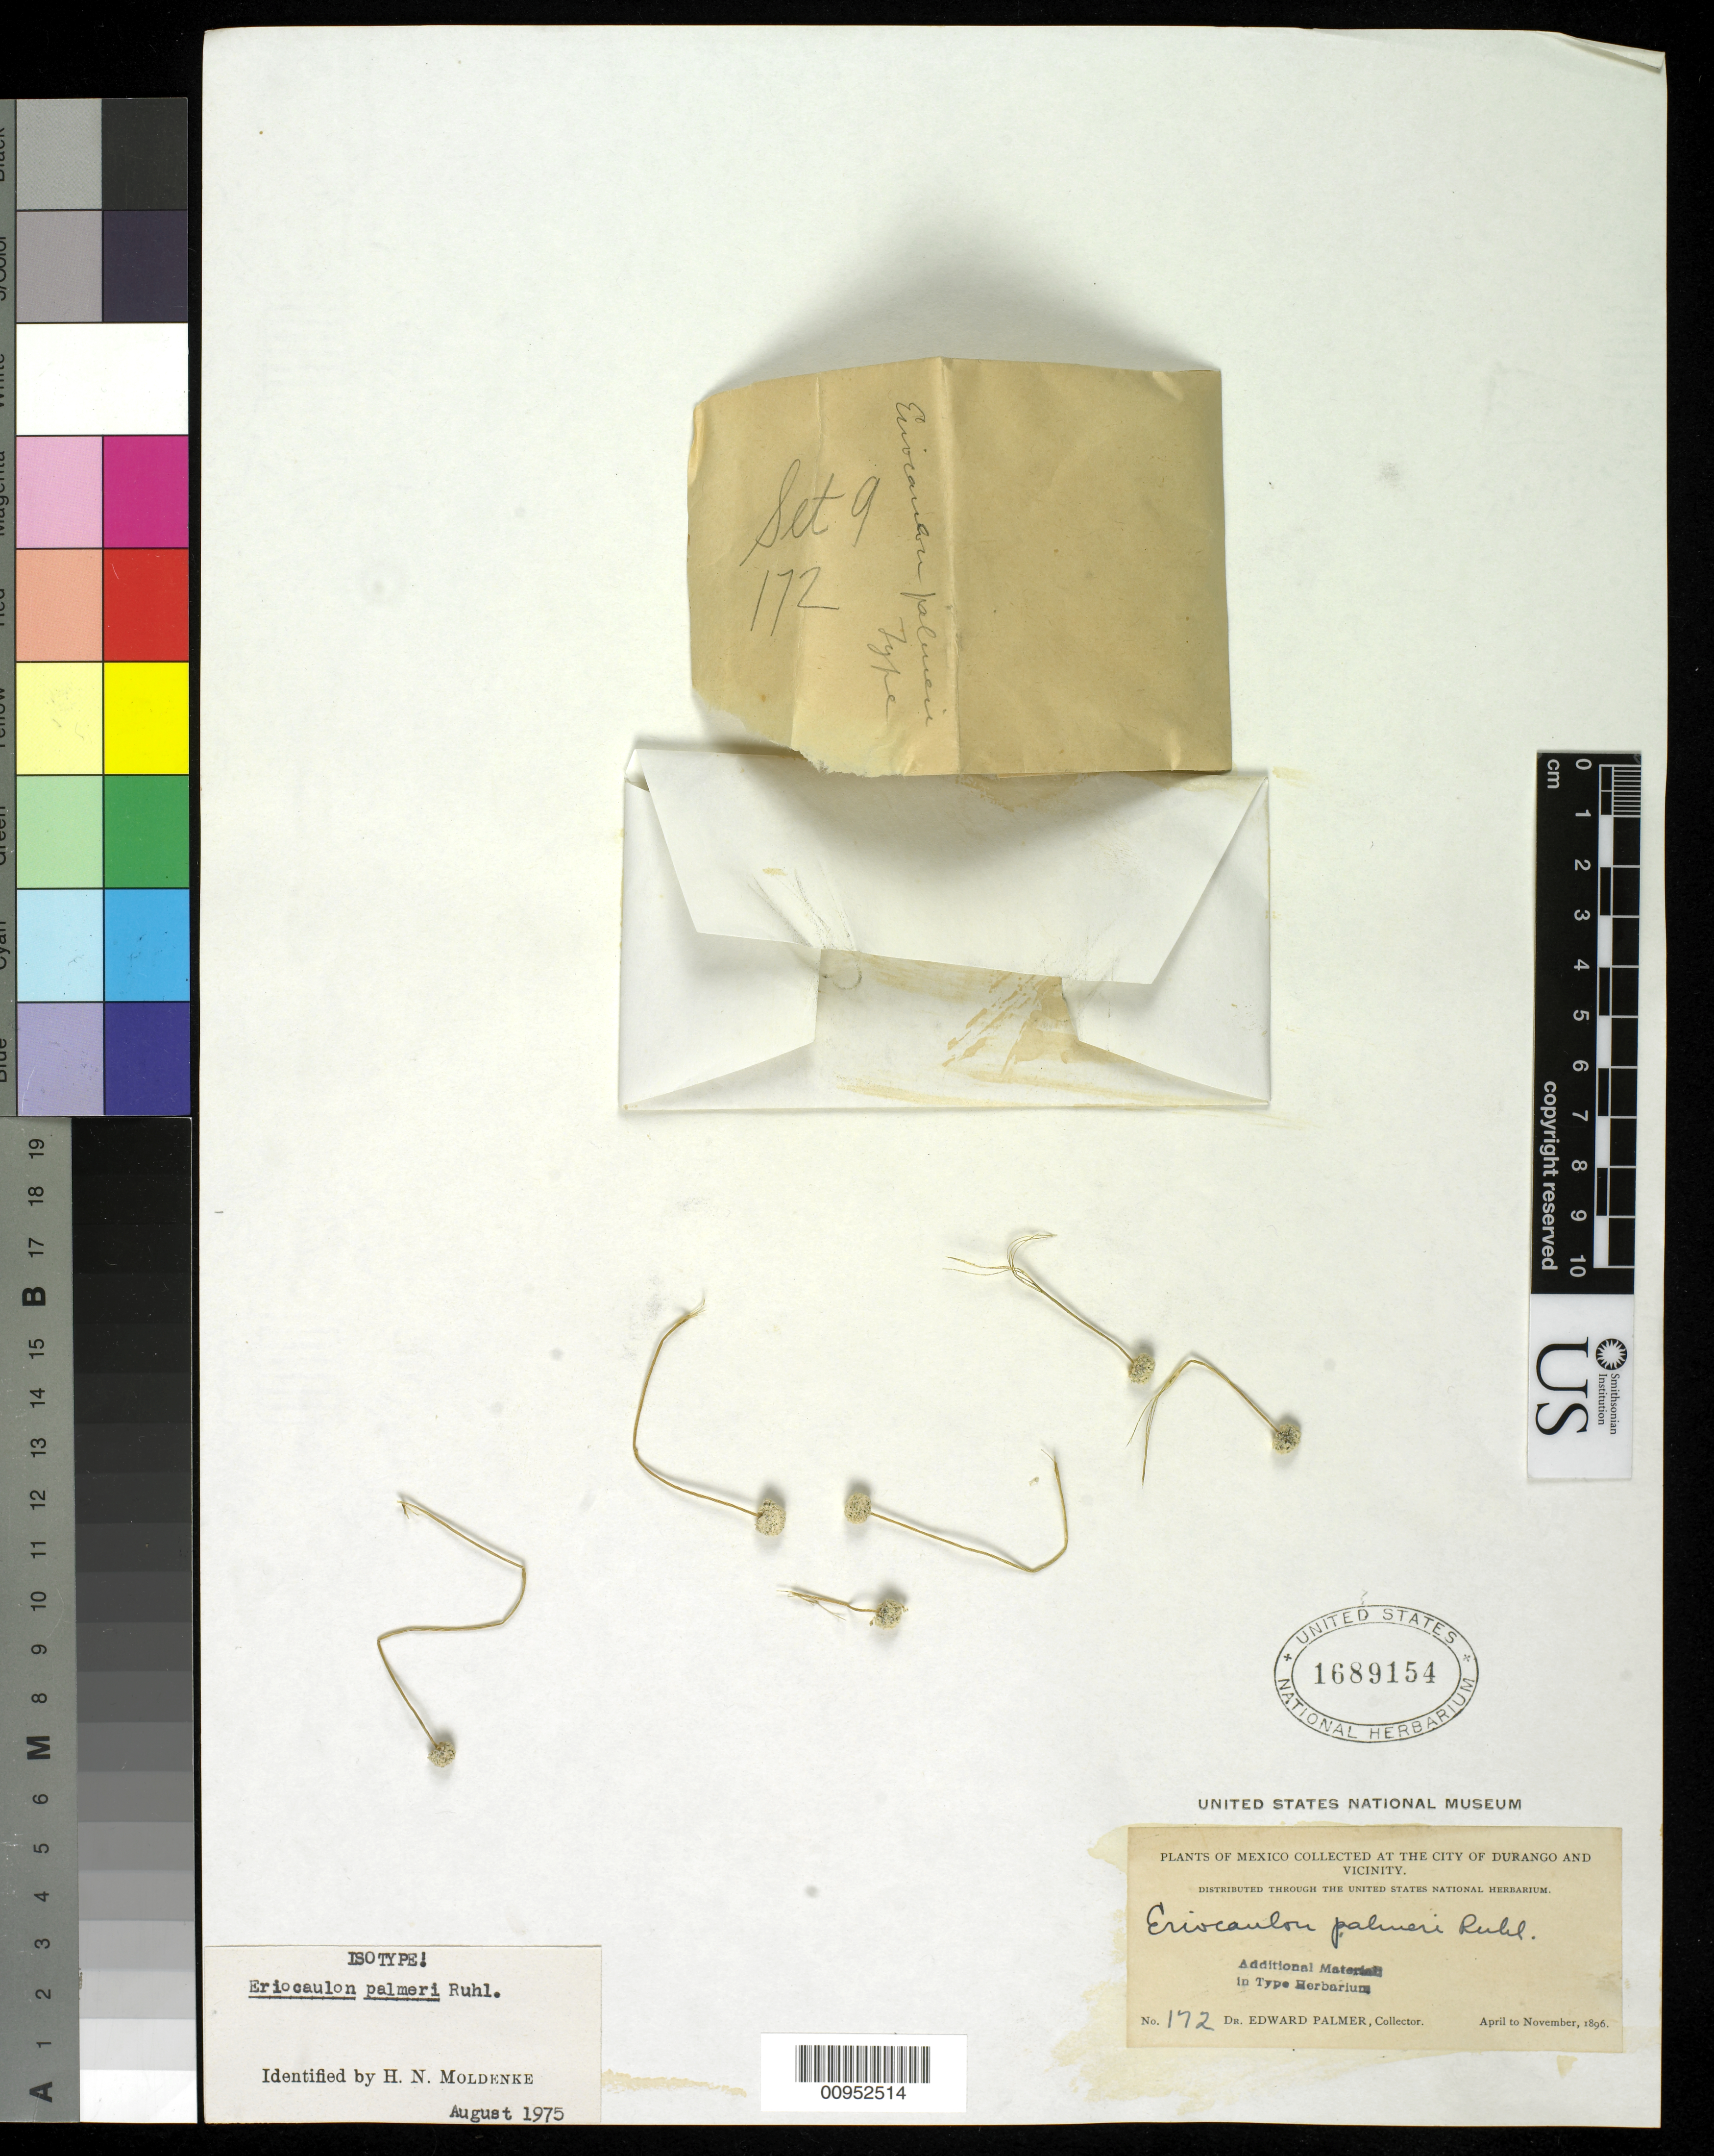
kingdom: Plantae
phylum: Tracheophyta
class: Liliopsida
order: Poales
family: Eriocaulaceae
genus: Eriocaulon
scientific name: Eriocaulon palmeri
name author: Ruhland in Engl.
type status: Isotype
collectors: E. Palmer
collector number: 172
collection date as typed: Apr 1896 to -- Nov 1896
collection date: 1896-04/1896-11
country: Mexico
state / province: Durango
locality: City of Durango and vicinity.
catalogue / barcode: US 1689154